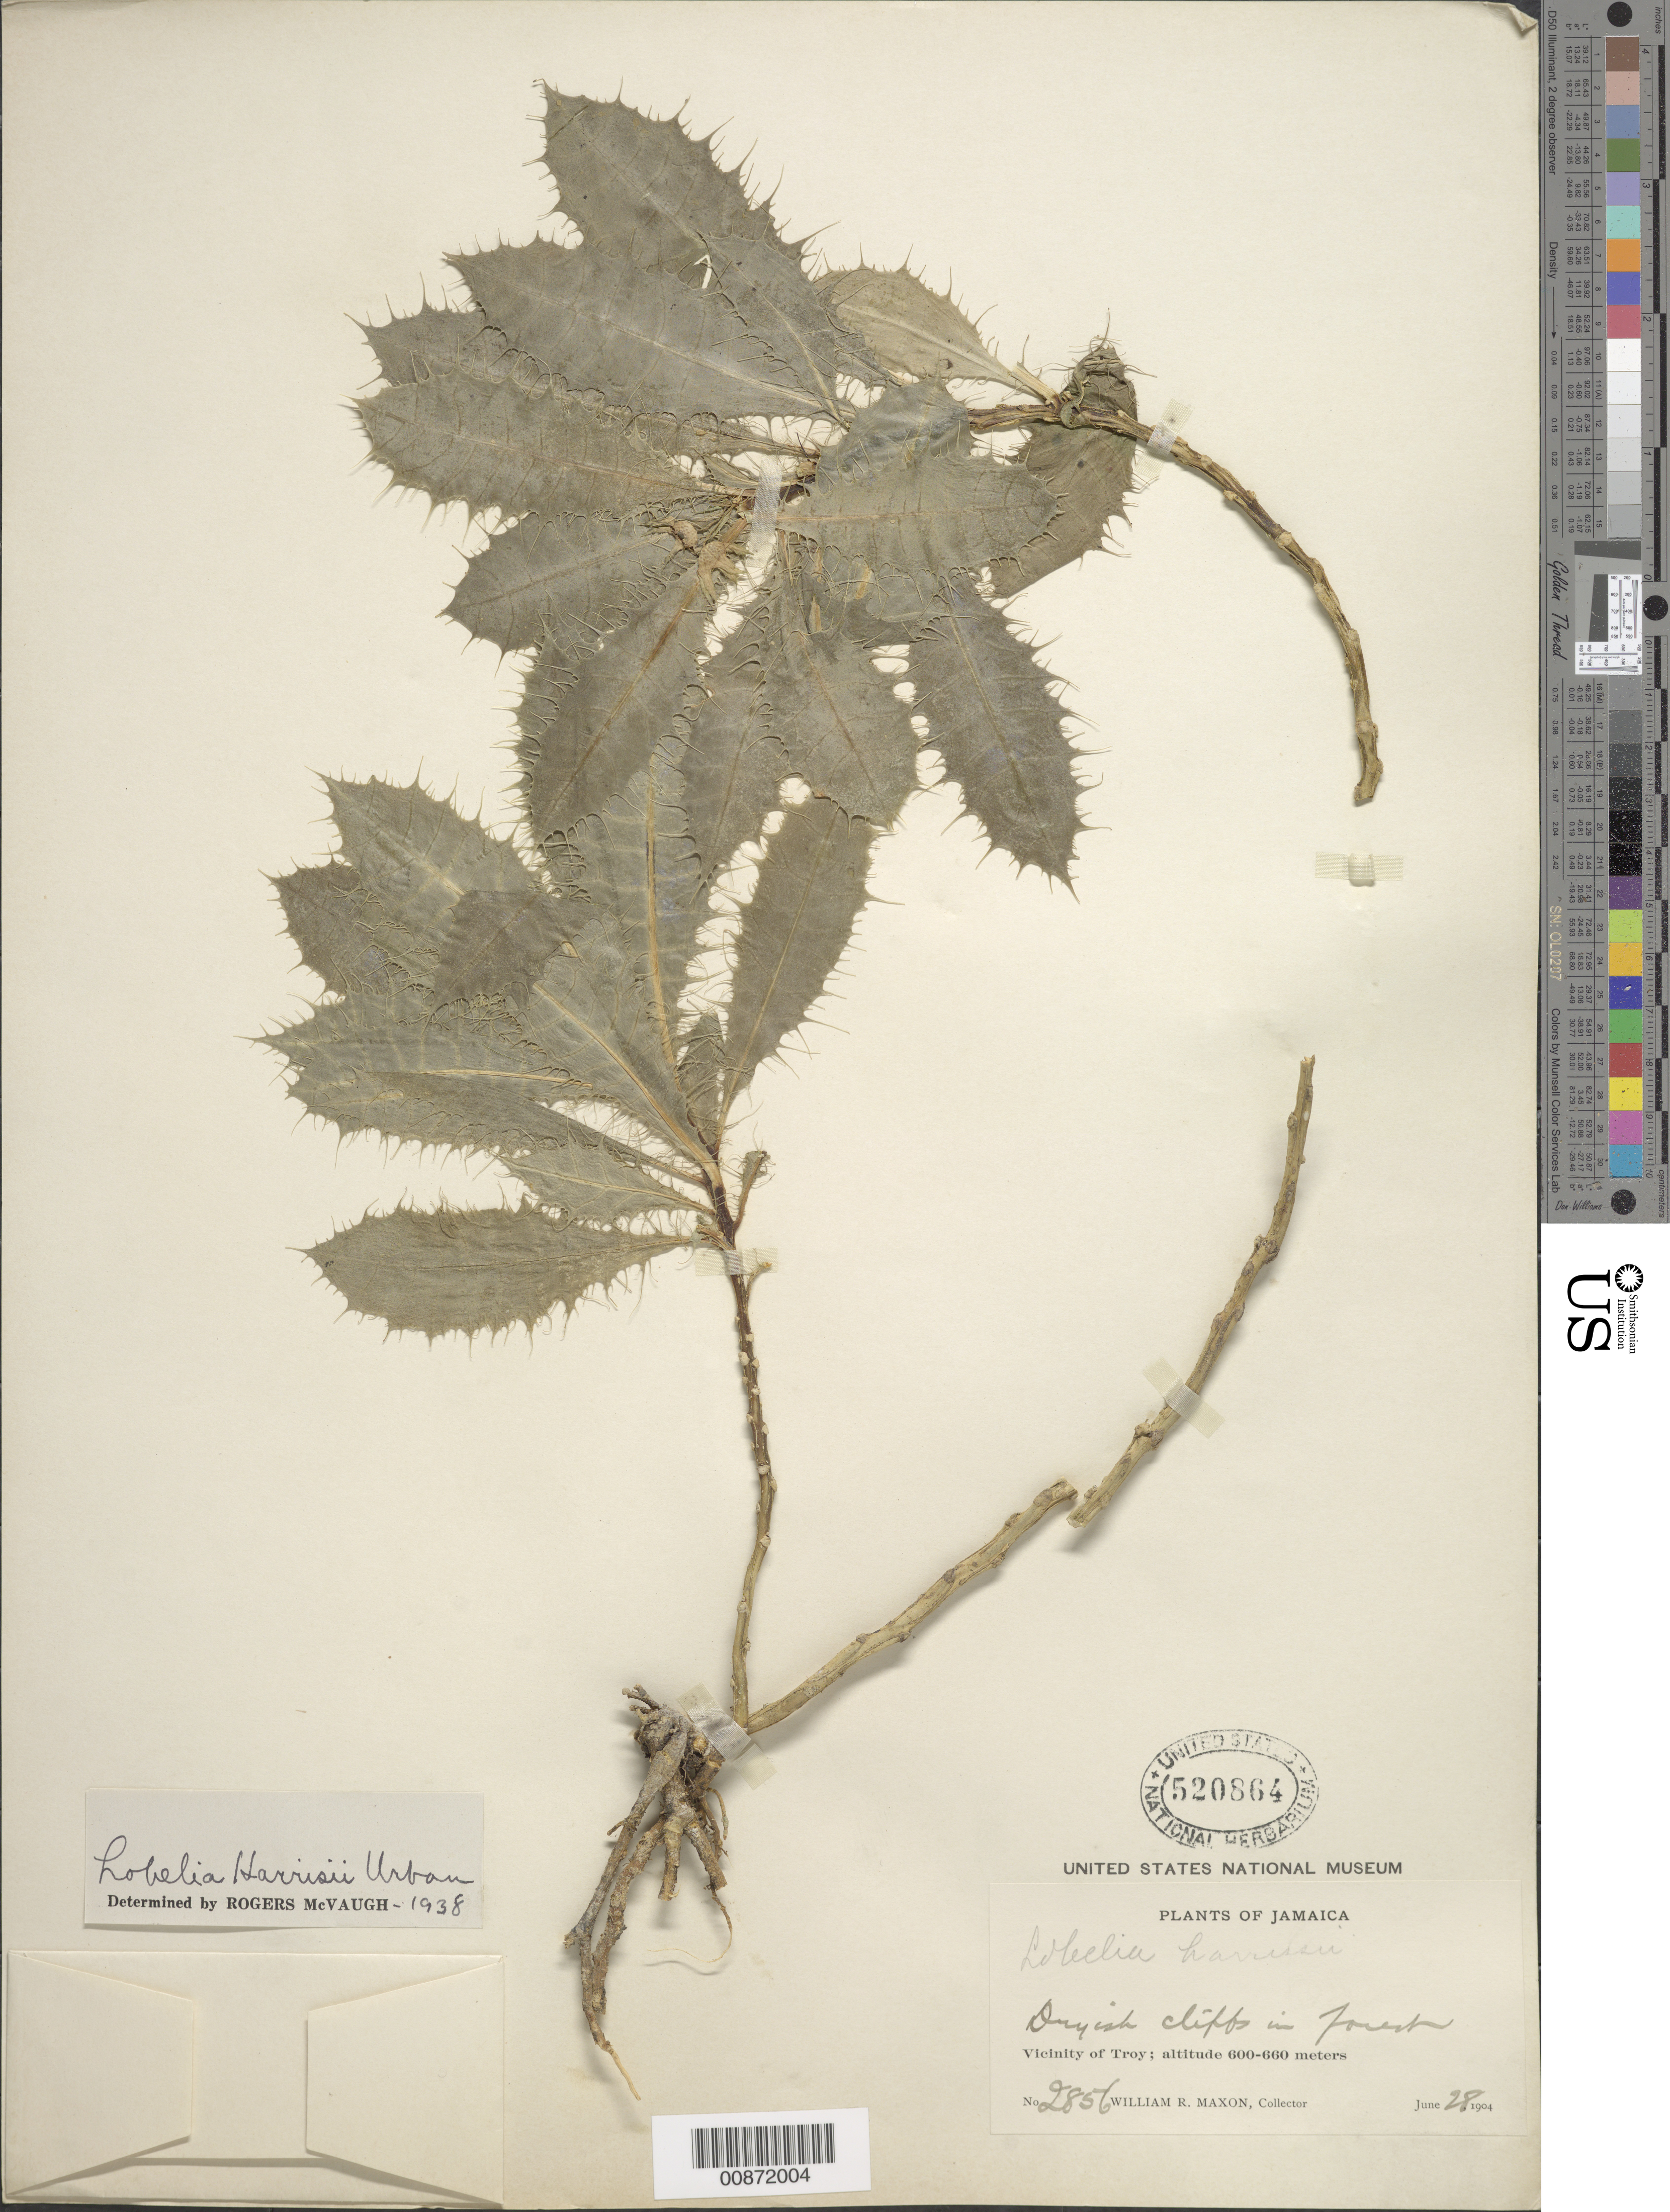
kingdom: Plantae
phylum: Tracheophyta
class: Magnoliopsida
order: Asterales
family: Campanulaceae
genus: Lobelia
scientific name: Lobelia harrisii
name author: Urb.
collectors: W. R. Maxon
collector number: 2856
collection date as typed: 28 Jun 1904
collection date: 1904-06-28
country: Jamaica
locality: Vicinity of Troy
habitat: Dryish cliffs in forests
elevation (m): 600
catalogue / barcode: US 520864